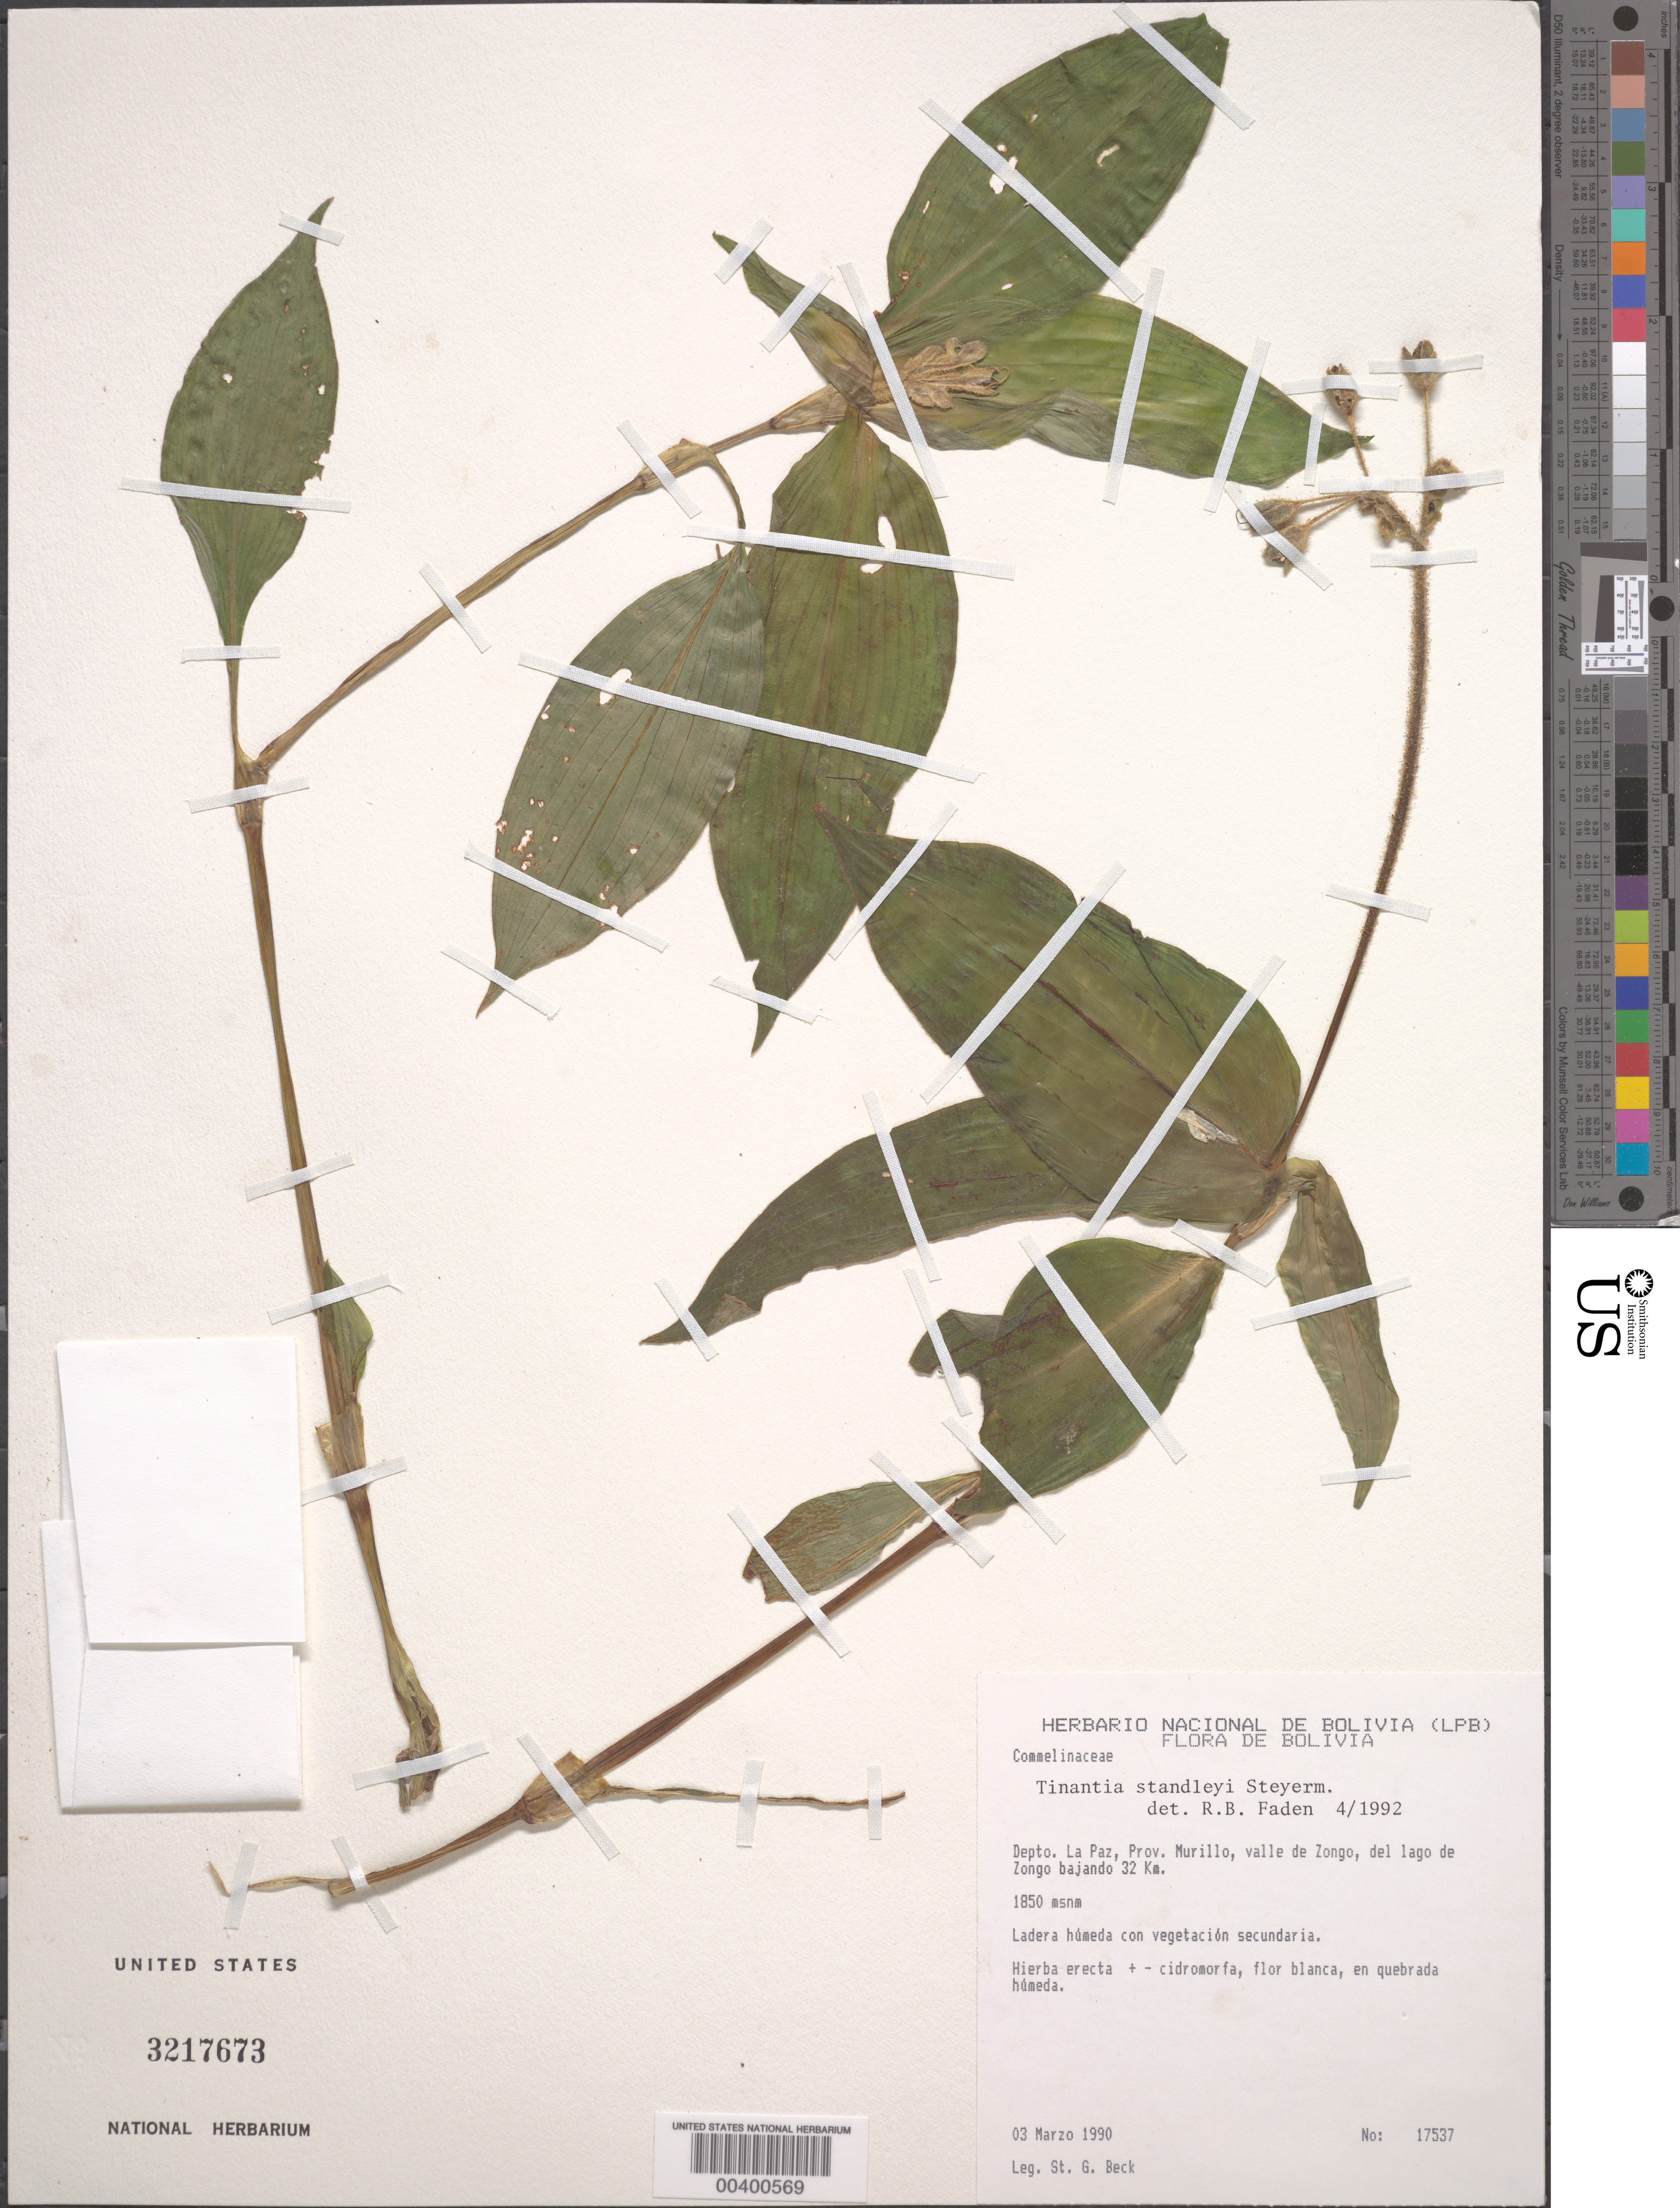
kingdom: Plantae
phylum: Tracheophyta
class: Liliopsida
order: Commelinales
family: Commelinaceae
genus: Commelina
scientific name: Commelina rufipes var. glabrata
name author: (D.R. Hunt) Faden & D.R. Hunt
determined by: Faden, Robert B., (US), Smithsonian Institution - National Museum of Natural History (UNITED STATES)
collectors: S. G. Beck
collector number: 17537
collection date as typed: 03 Mar 1990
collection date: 1990-03-03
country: Bolivia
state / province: La Paz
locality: Murillo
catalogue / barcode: US 3217673